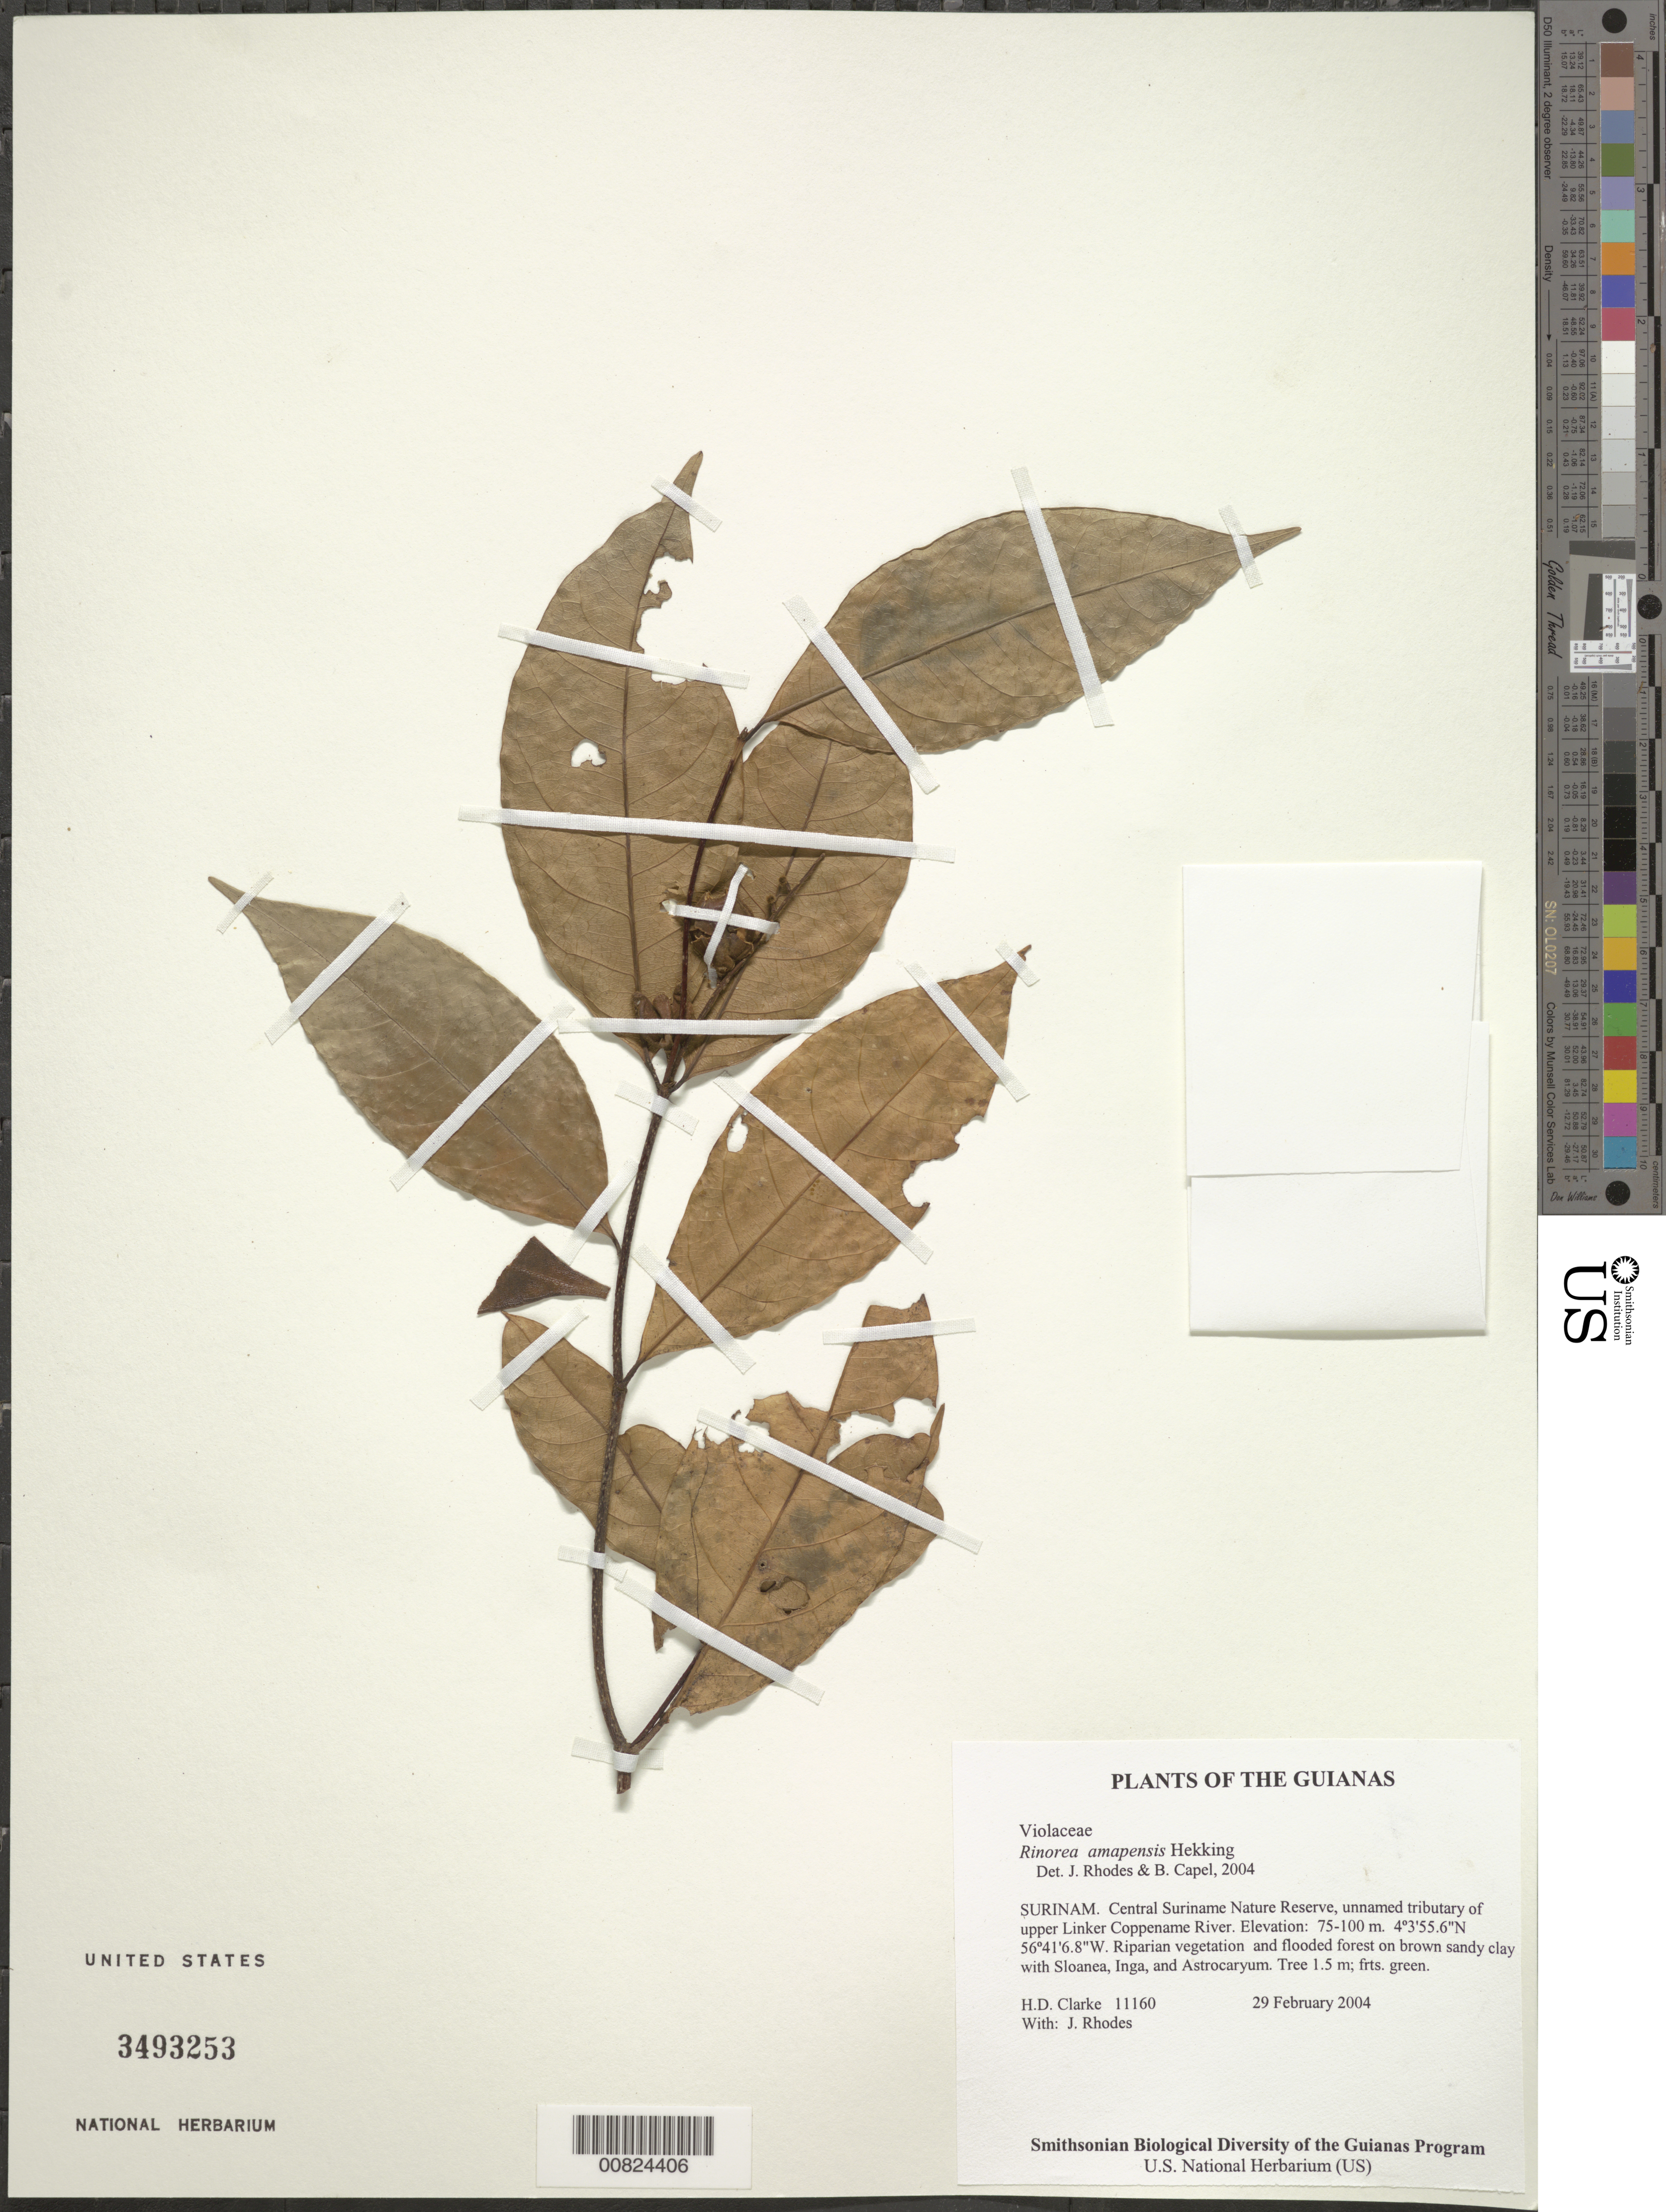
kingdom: Plantae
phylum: Tracheophyta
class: Magnoliopsida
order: Malpighiales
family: Violaceae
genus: Rinorea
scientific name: Rinorea riana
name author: Kuntze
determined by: Hoyos-Gomez, S. E.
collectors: H. D. Clarke & J. Rhodes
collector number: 11160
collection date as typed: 29 February 2004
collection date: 2004-02-29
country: Suriname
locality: Central Suriname Nature Reserve, unnamed tributary of upper Linker Coppename River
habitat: Riparian vegetation and flooded forest on brown sandy clay with Sloanea, Inga, and Astrocaryum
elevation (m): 75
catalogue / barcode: US 3493253